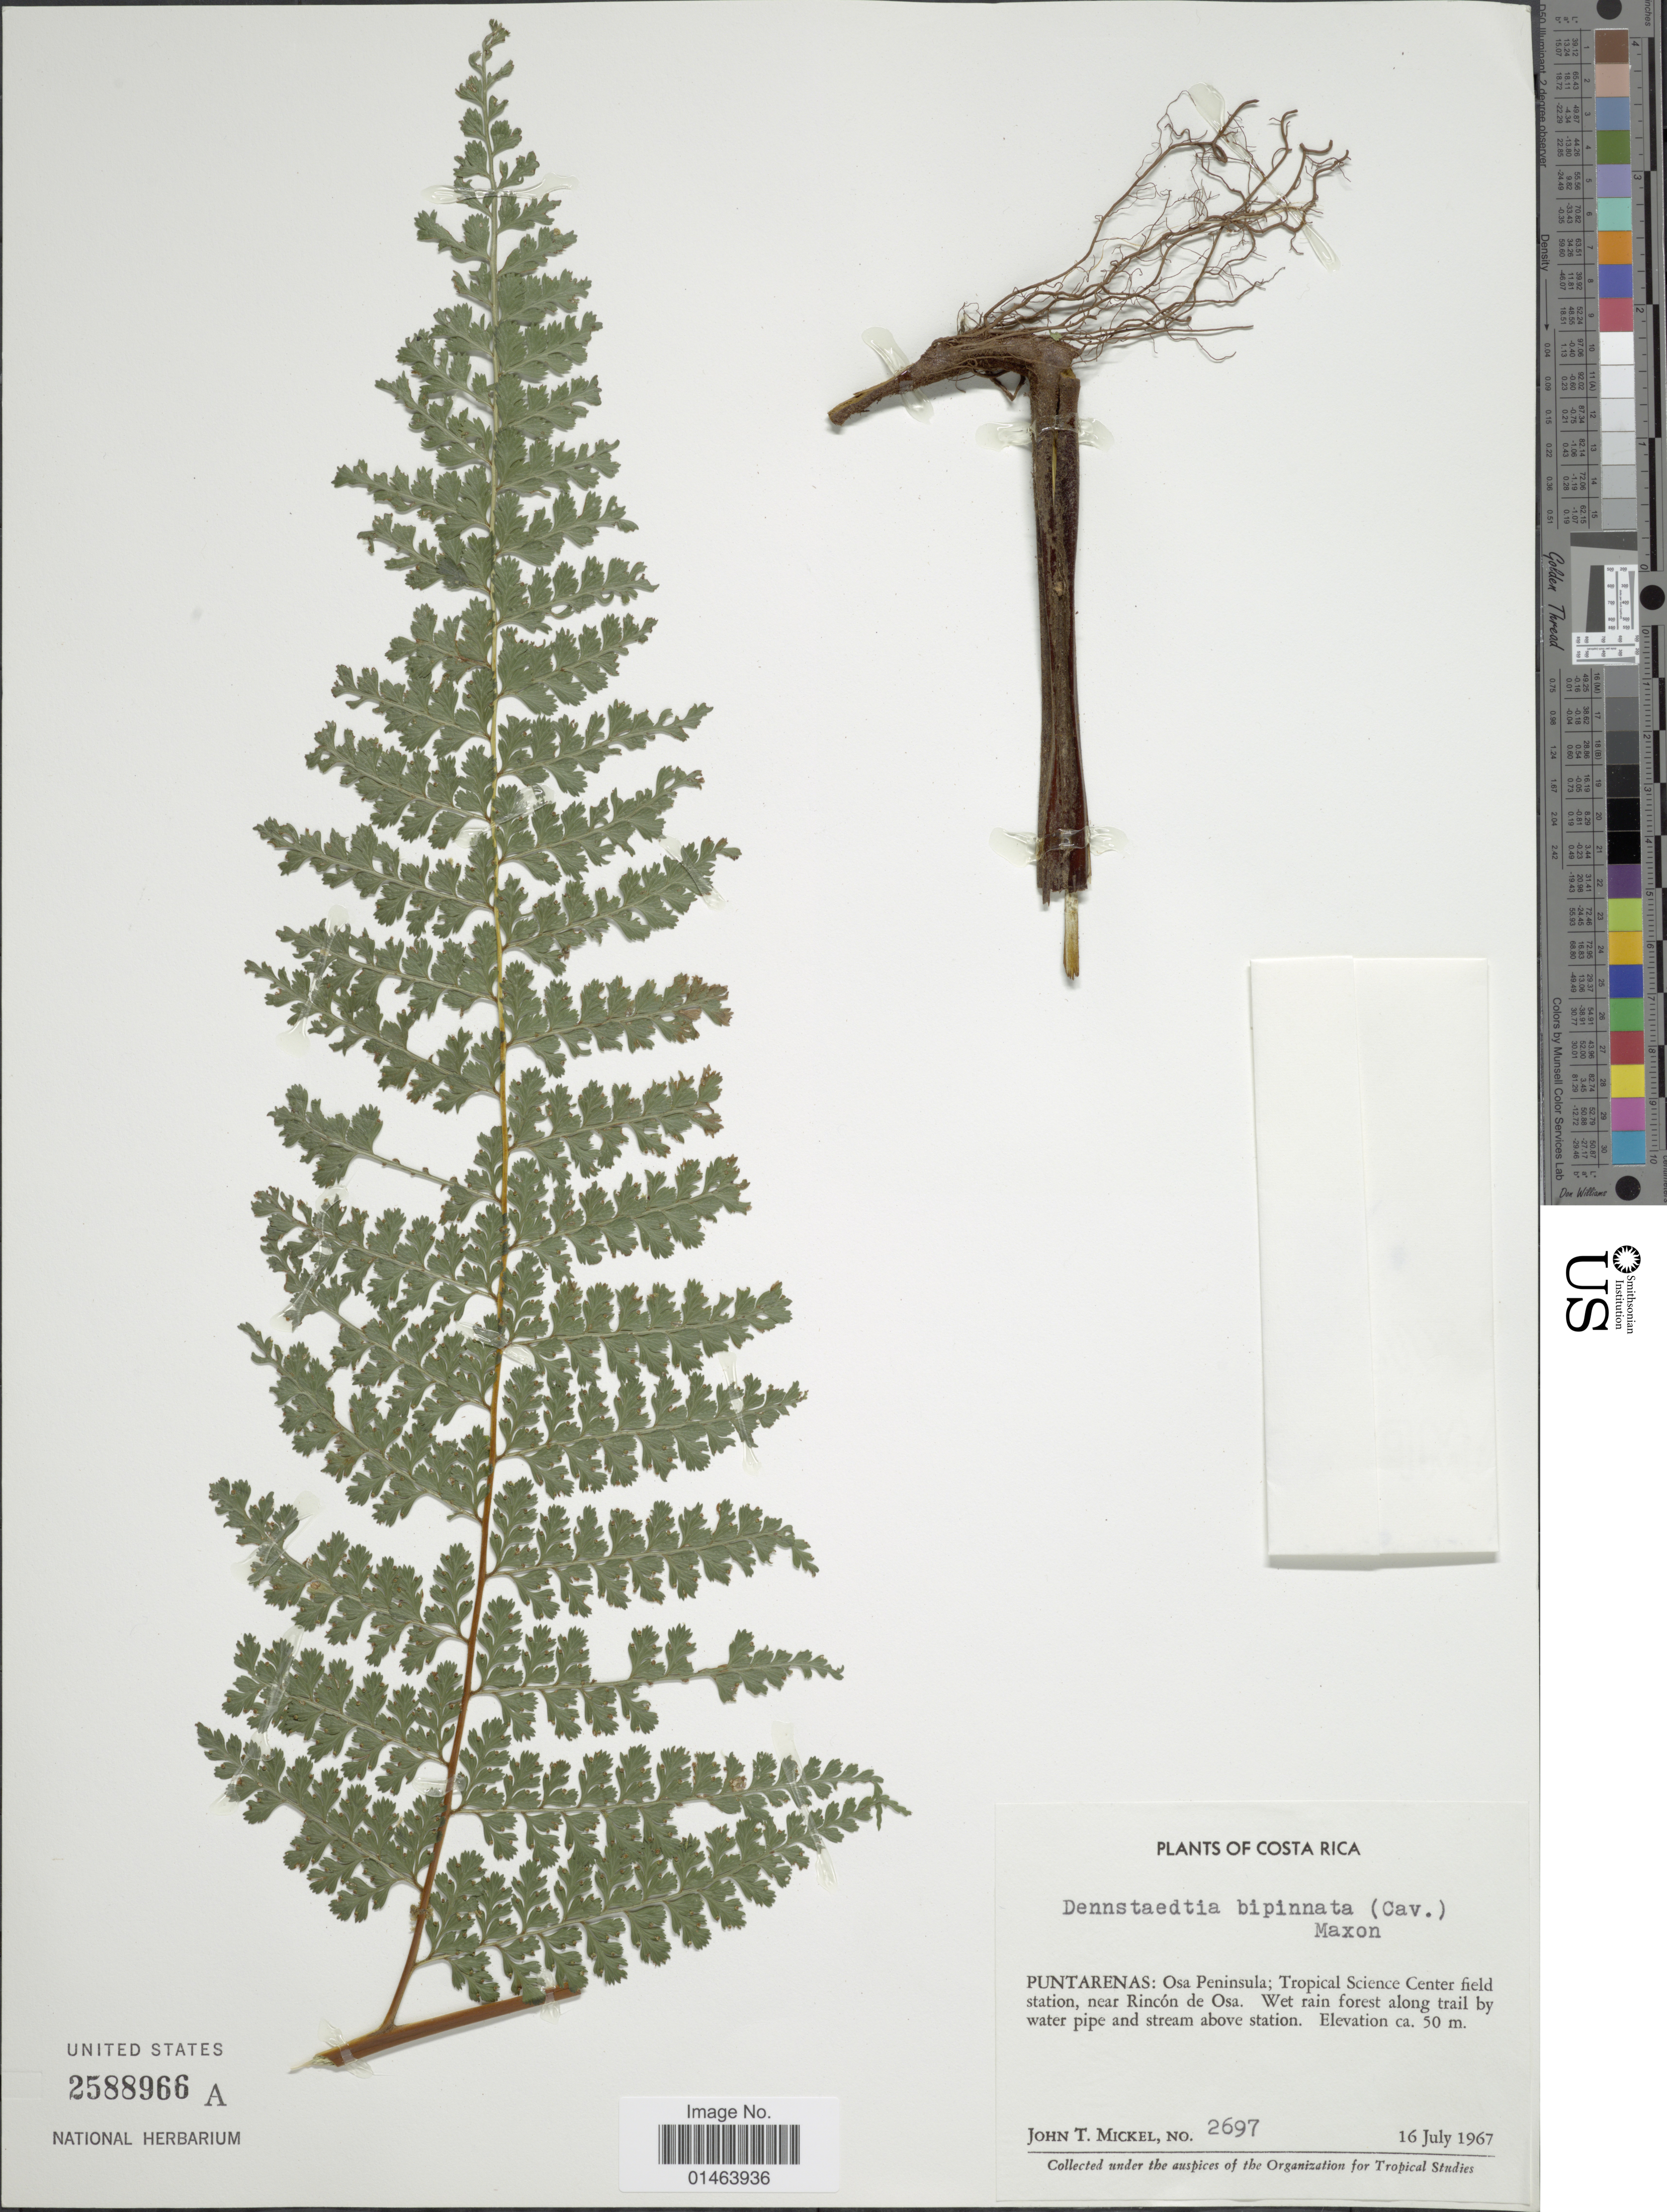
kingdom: Plantae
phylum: Tracheophyta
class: Polypodiopsida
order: Polypodiales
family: Dennstaedtiaceae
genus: Dennstaedtia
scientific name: Dennstaedtia bipinnata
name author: (Cav.) Maxon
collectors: J. T. Mickel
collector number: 2697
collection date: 1967-07-16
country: Costa Rica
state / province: Puntarenas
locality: Costa Rica, Puntarenas: Osa Peninsula; Tropical Science Center field station, near Rincon de Osa.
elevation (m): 50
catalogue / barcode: US 2588966A